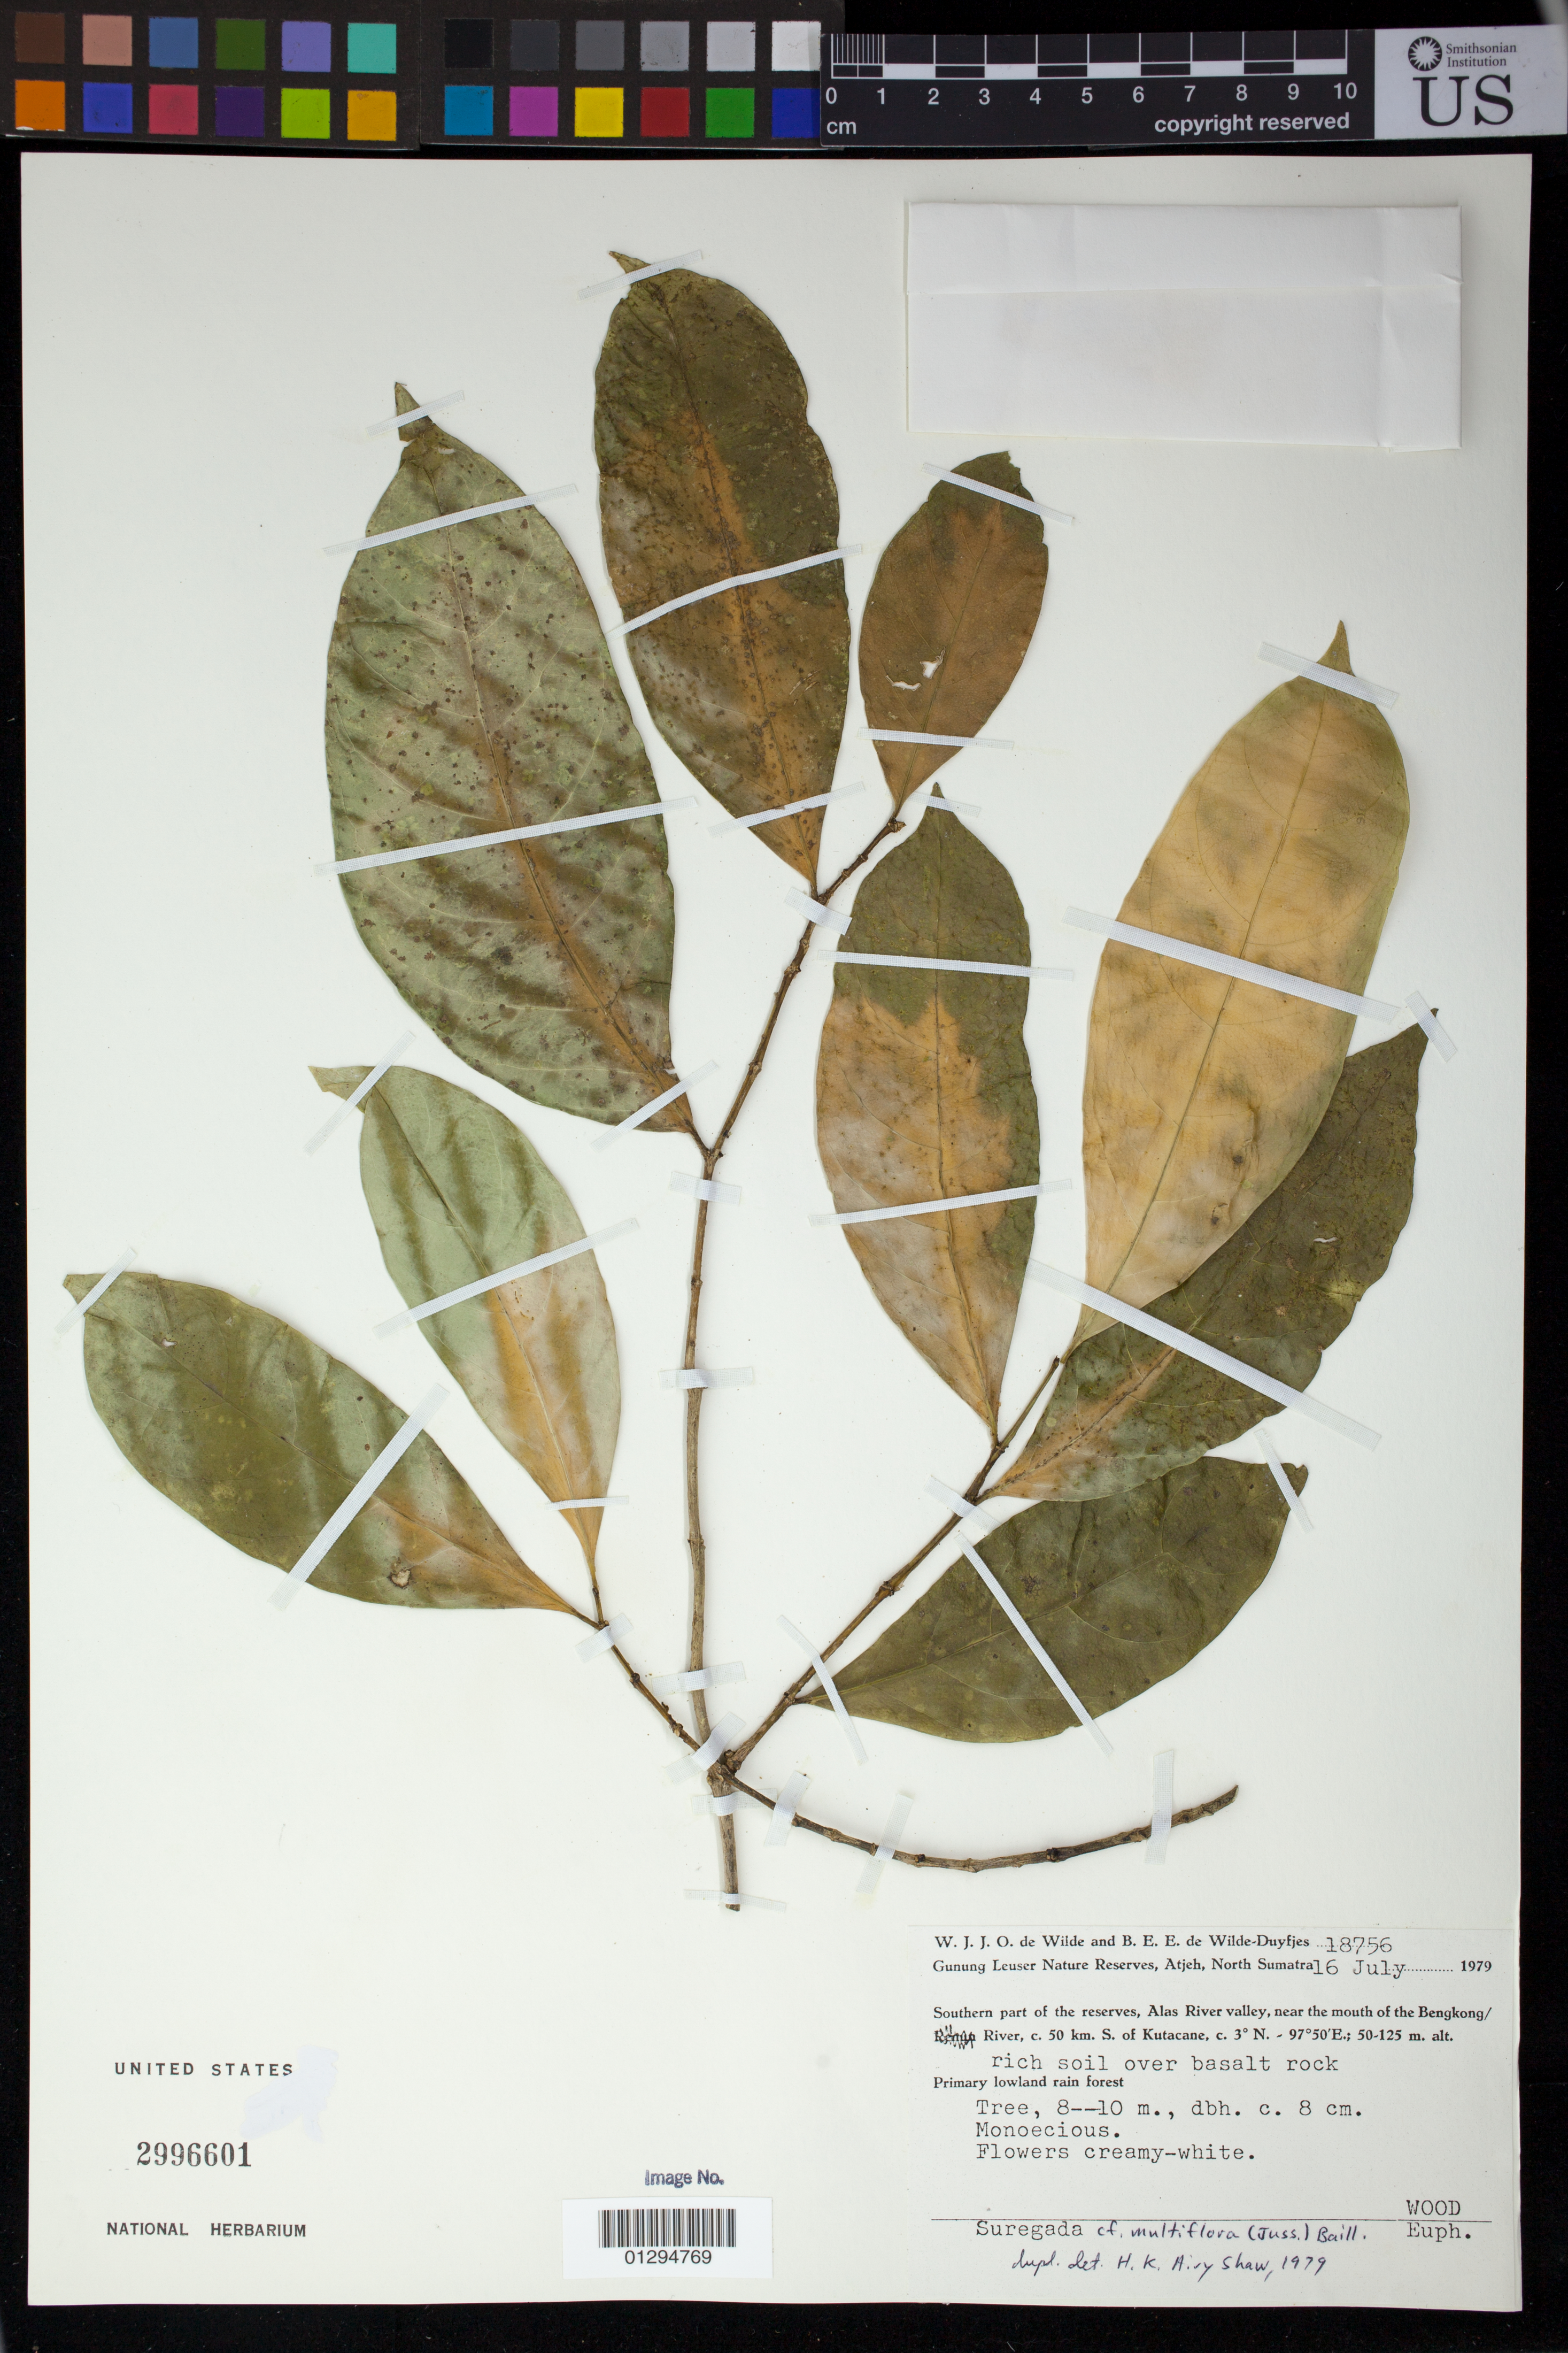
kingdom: Plantae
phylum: Tracheophyta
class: Magnoliopsida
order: Malpighiales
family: Euphorbiaceae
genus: Suregada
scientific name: Suregada multiflora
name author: (A. Juss.) Baill.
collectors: W. J. de Wilde & B. E. de Wilde-Duyfjes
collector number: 18756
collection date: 1979-07-16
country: Indonesia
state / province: Sumatra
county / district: Aceh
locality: Southern part of the reserves, Alas River valley, near the mouth of the Bengkong River, c. 50 km S. of Kutacane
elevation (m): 50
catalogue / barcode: US 2996601